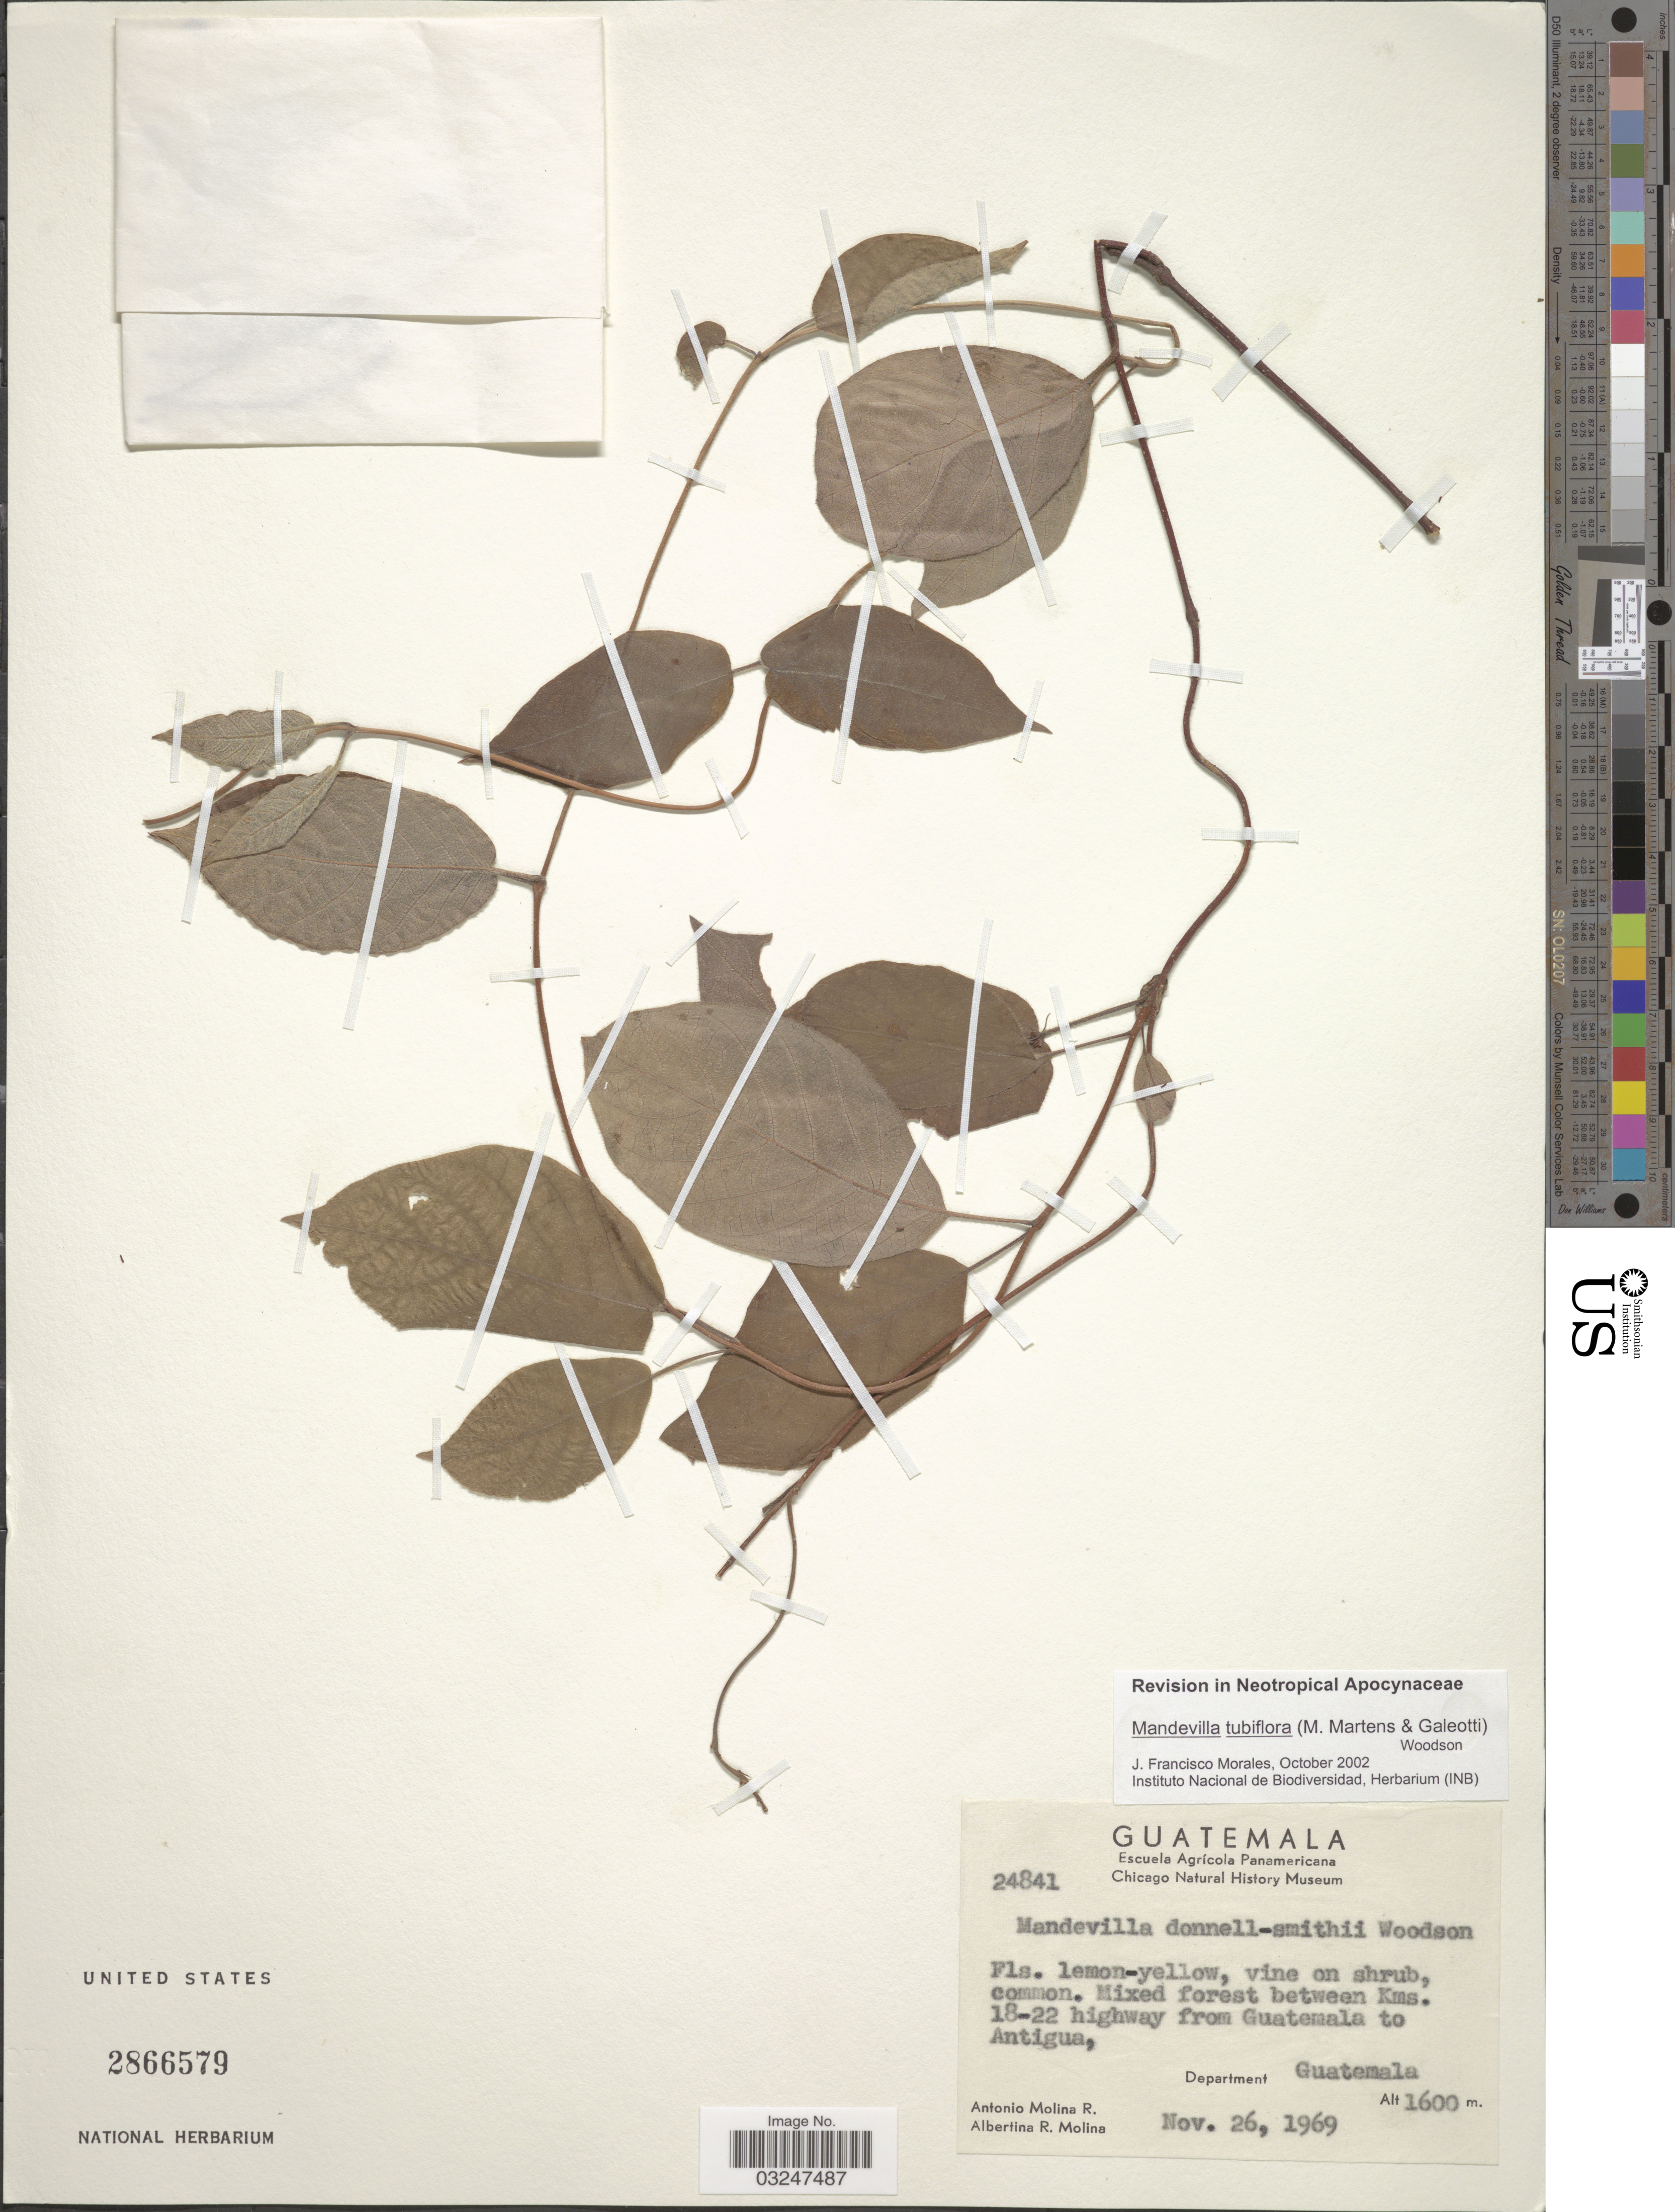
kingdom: Plantae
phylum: Tracheophyta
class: Magnoliopsida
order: Gentianales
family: Apocynaceae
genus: Mandevilla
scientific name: Mandevilla tubiflora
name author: (M. Martens & Galeotti) Woodson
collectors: A. Molina R. & A. R. Molina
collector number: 24841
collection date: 1969-11-26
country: Guatemala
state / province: Guatemala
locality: Mixed forest between Kms. 18-22 highway from Guatemala to Antigua, Department Guatemala.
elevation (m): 1600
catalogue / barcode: US 2866579